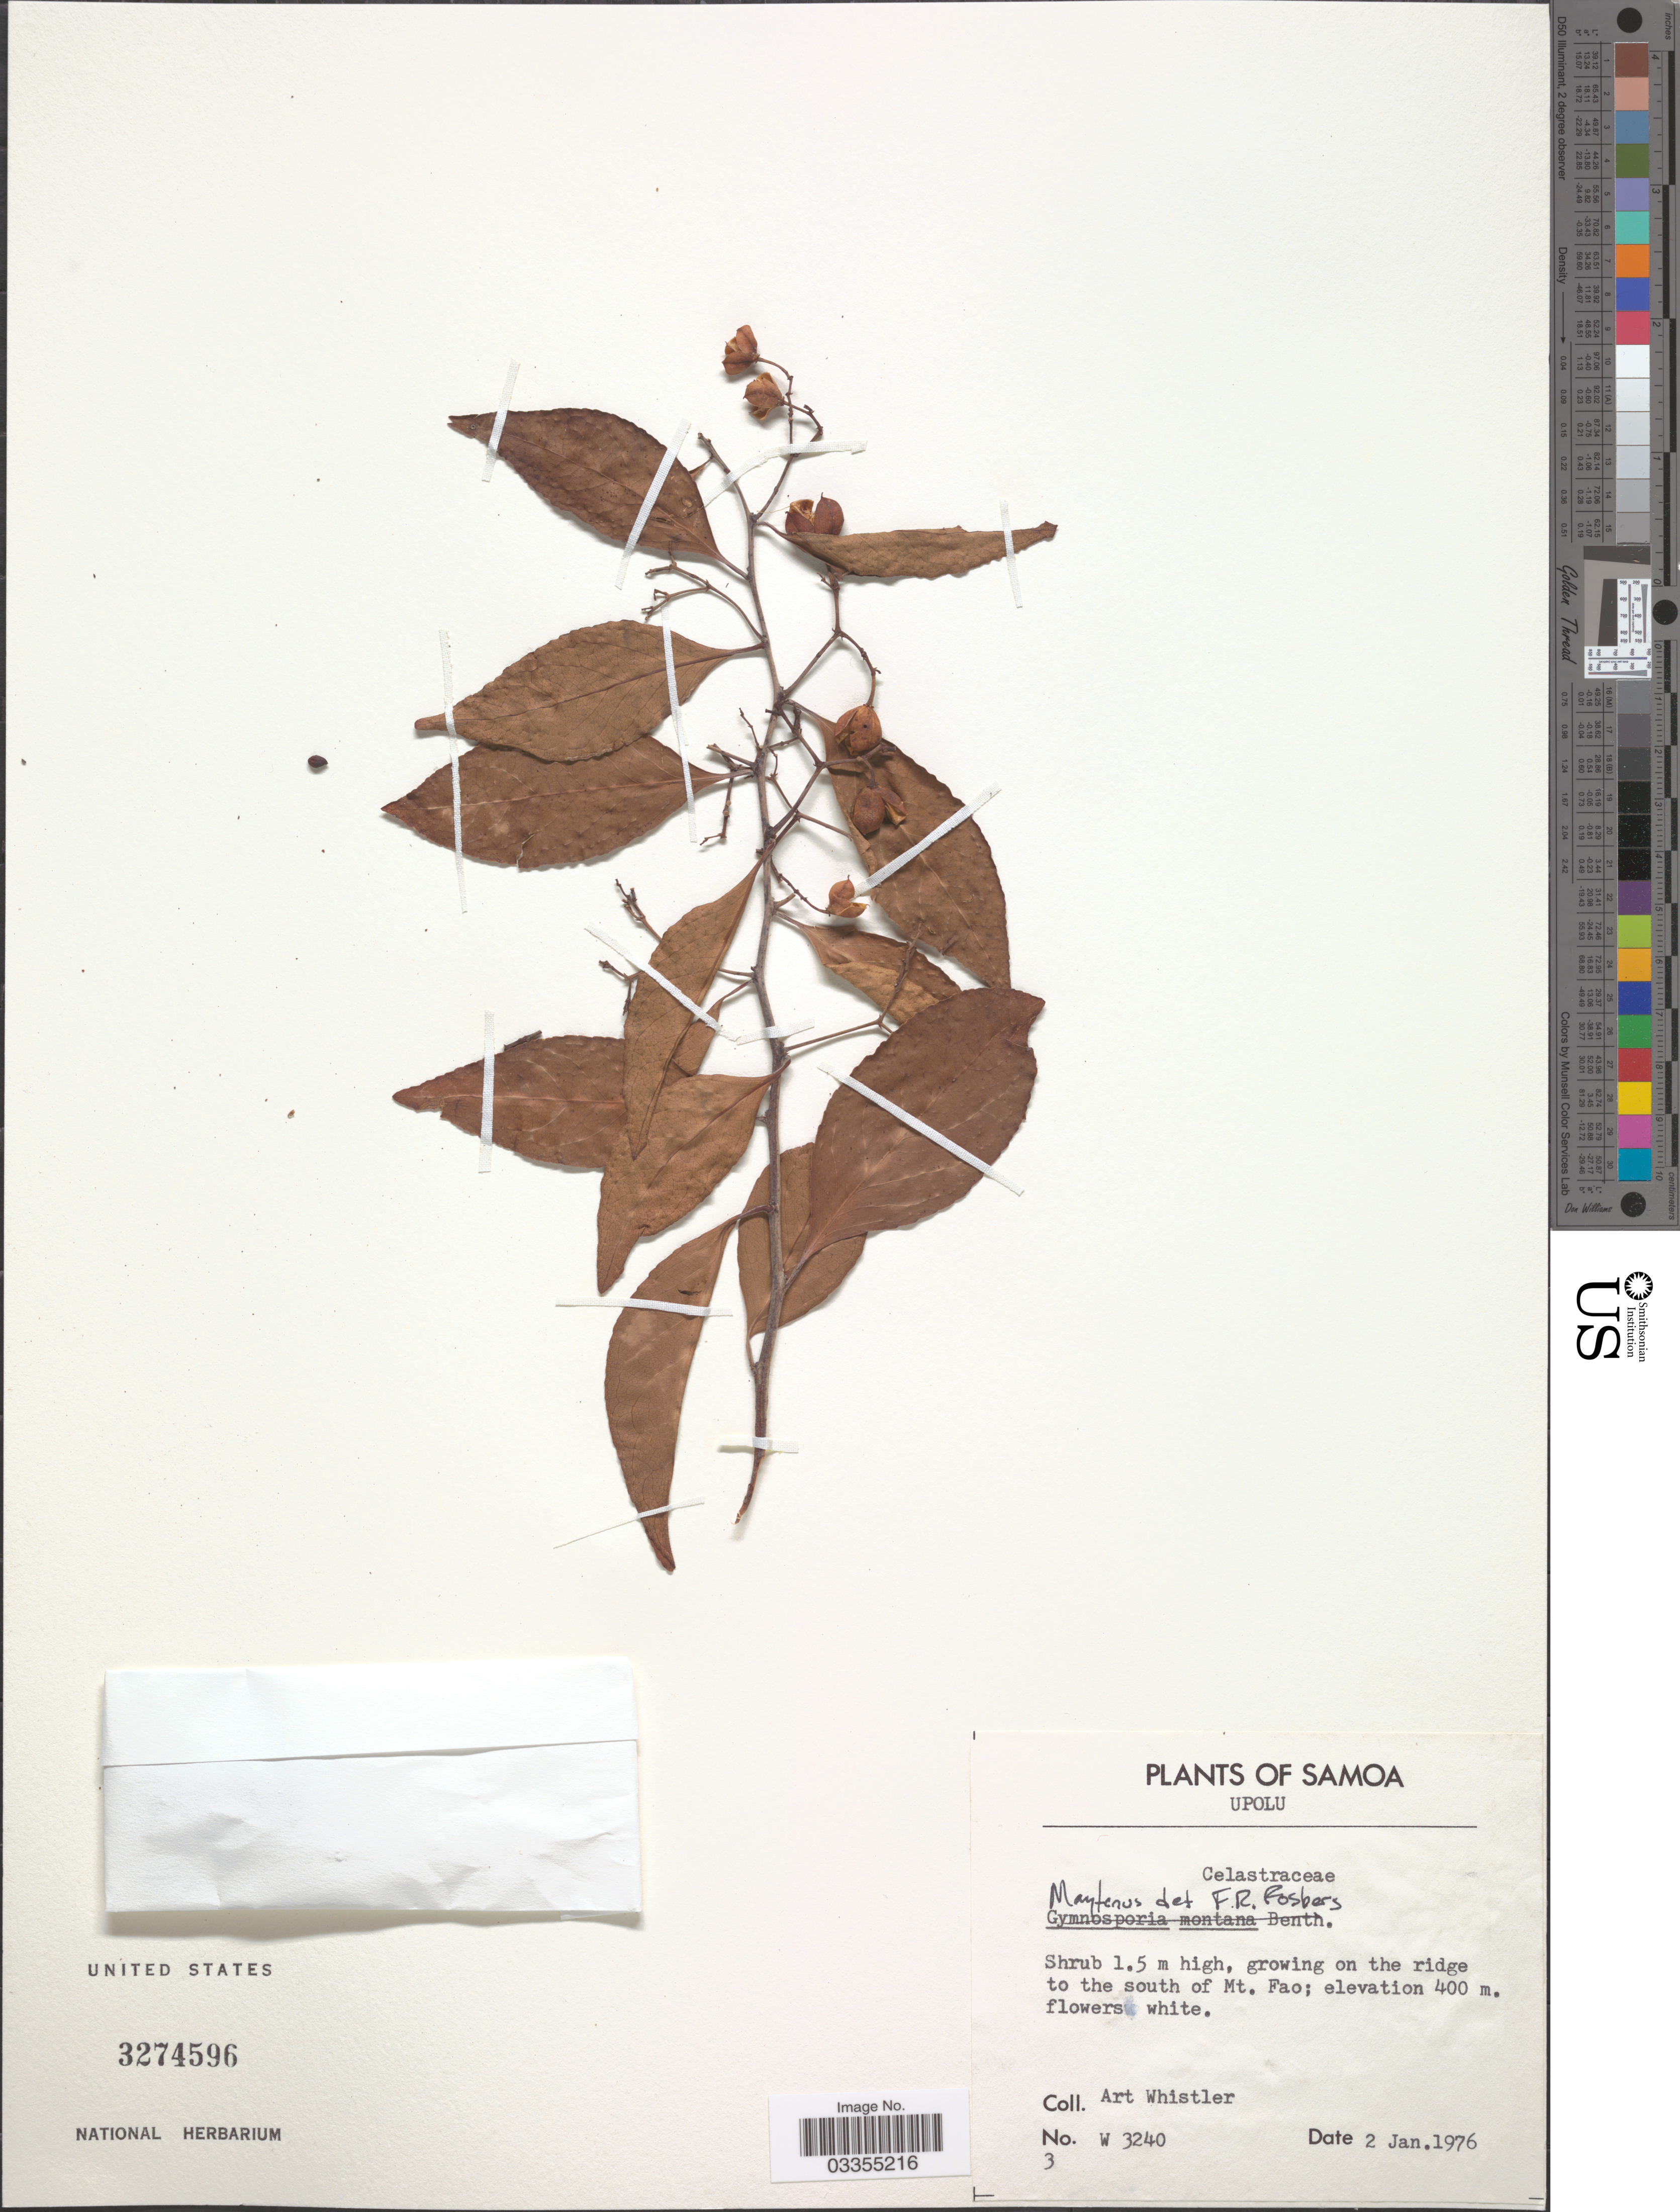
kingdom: Plantae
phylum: Tracheophyta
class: Magnoliopsida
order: Celastrales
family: Celastraceae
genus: Gymnosporia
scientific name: Gymnosporia sp.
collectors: A. Whistler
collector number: W3240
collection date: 1976-01-02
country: Samoa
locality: Samoa. Upolu. On the ridge to the south of Mt. Fao.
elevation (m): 400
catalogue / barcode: US 3274596